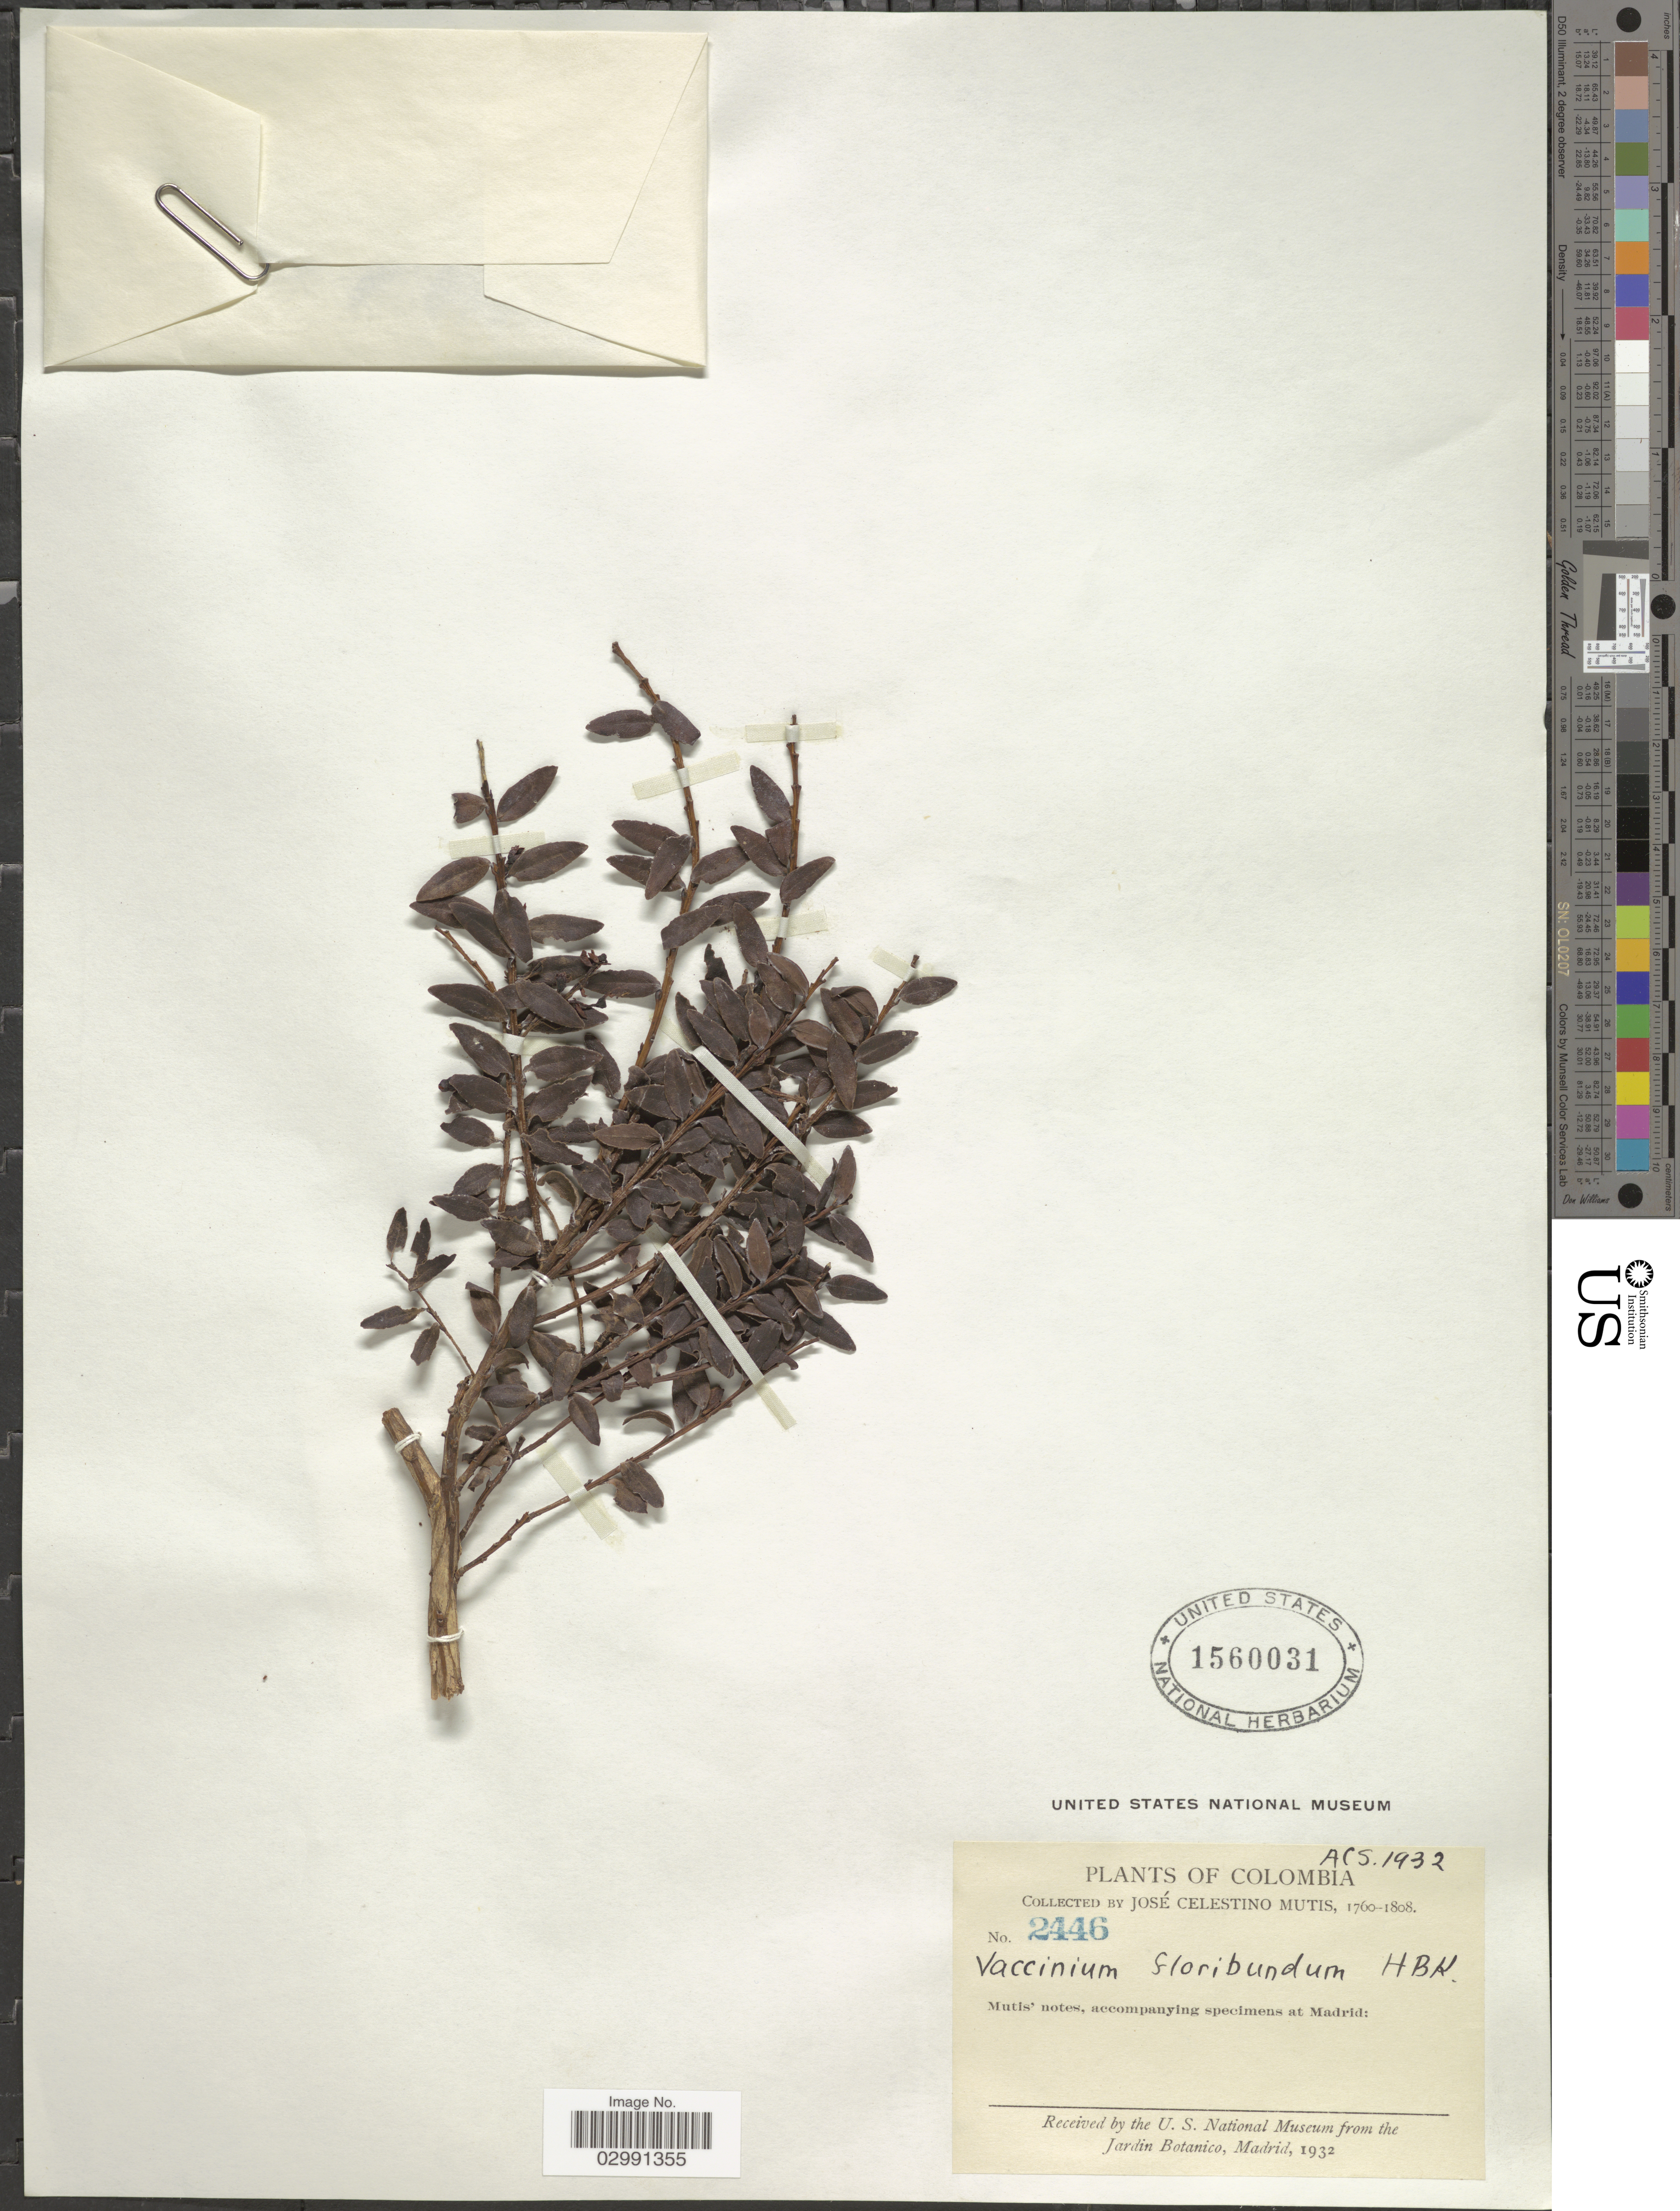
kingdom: Plantae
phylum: Tracheophyta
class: Magnoliopsida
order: Ericales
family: Ericaceae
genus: Vaccinium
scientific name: Vaccinium floribundum var. floribundum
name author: Kunth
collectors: J. C. B. Mutis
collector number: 2446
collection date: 1760/1808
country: Colombia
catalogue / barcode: US 1560031